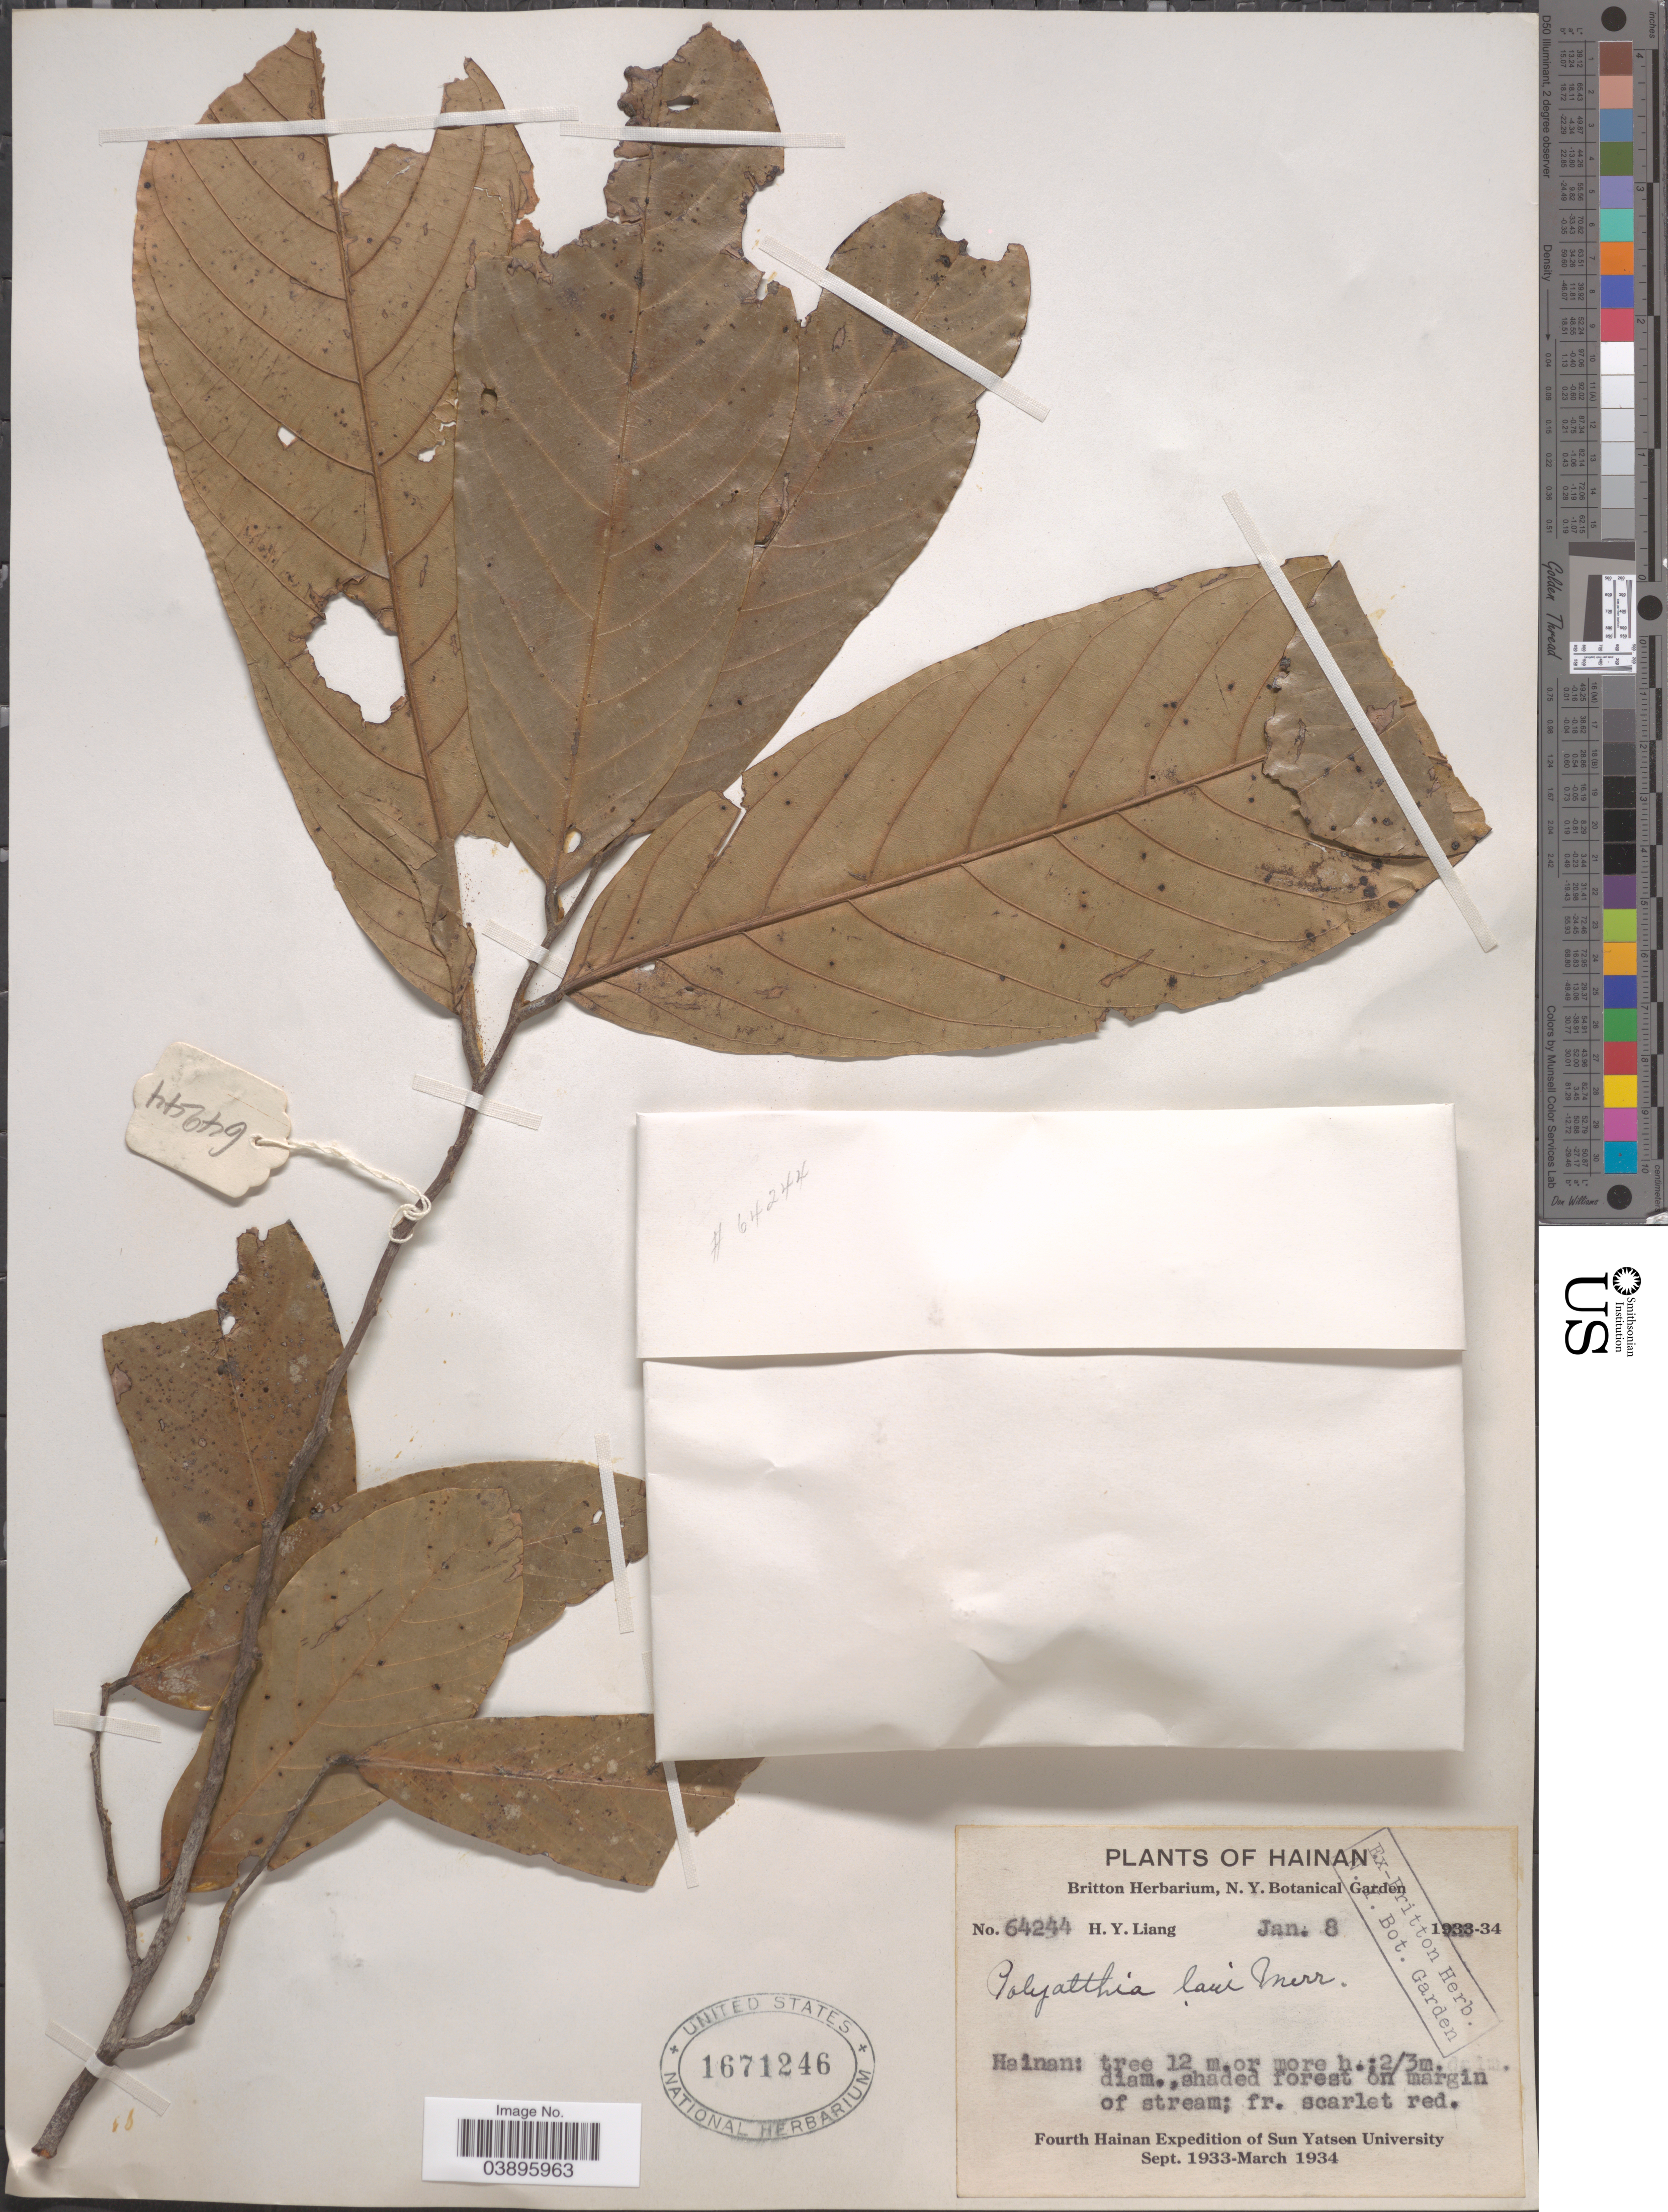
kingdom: Plantae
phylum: Tracheophyta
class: Magnoliopsida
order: Magnoliales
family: Annonaceae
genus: Polyalthia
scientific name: Polyalthia laui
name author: Merr.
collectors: H. Y. Liang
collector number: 64244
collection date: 1934-01-08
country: China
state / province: Hainan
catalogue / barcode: US 1671246